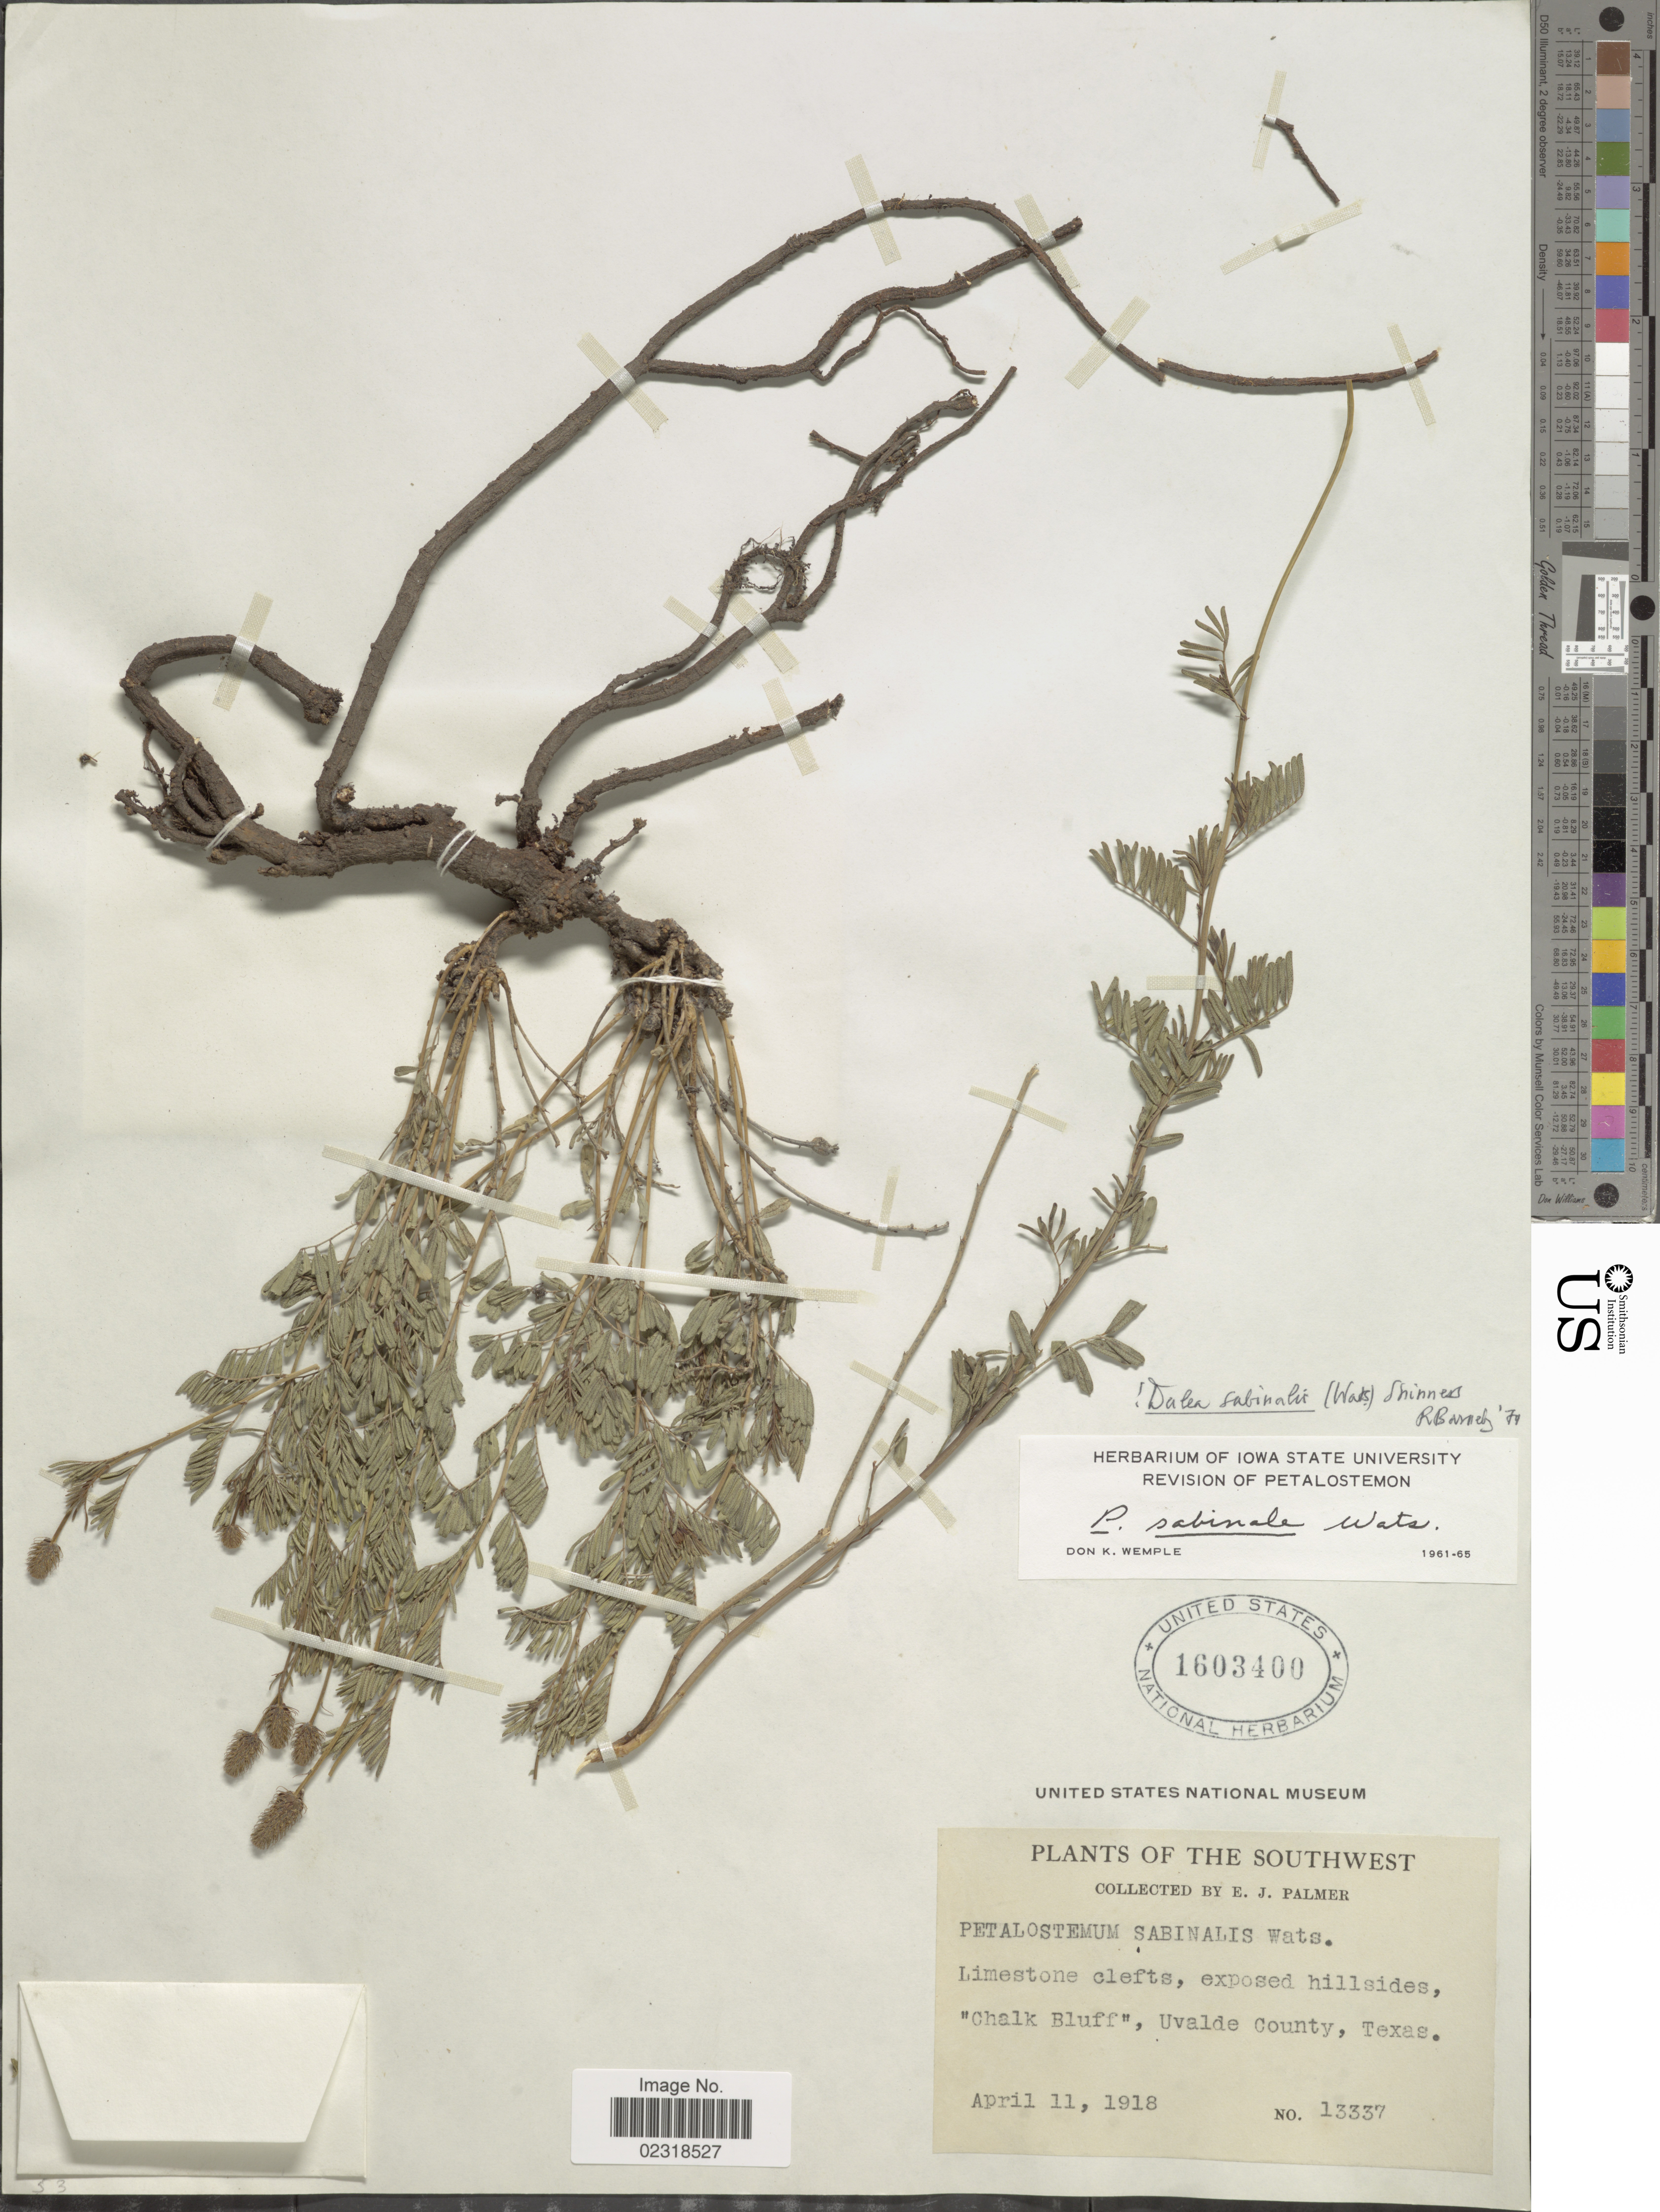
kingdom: Plantae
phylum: Tracheophyta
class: Magnoliopsida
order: Fabales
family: Fabaceae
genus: Dalea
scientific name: Dalea sabinalis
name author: (S. Watson) Shinners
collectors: E. J. Palmer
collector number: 13337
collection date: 1918-04-11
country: United States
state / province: Texas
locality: The Southwest, Uvalde County, Texas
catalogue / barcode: US 1603400